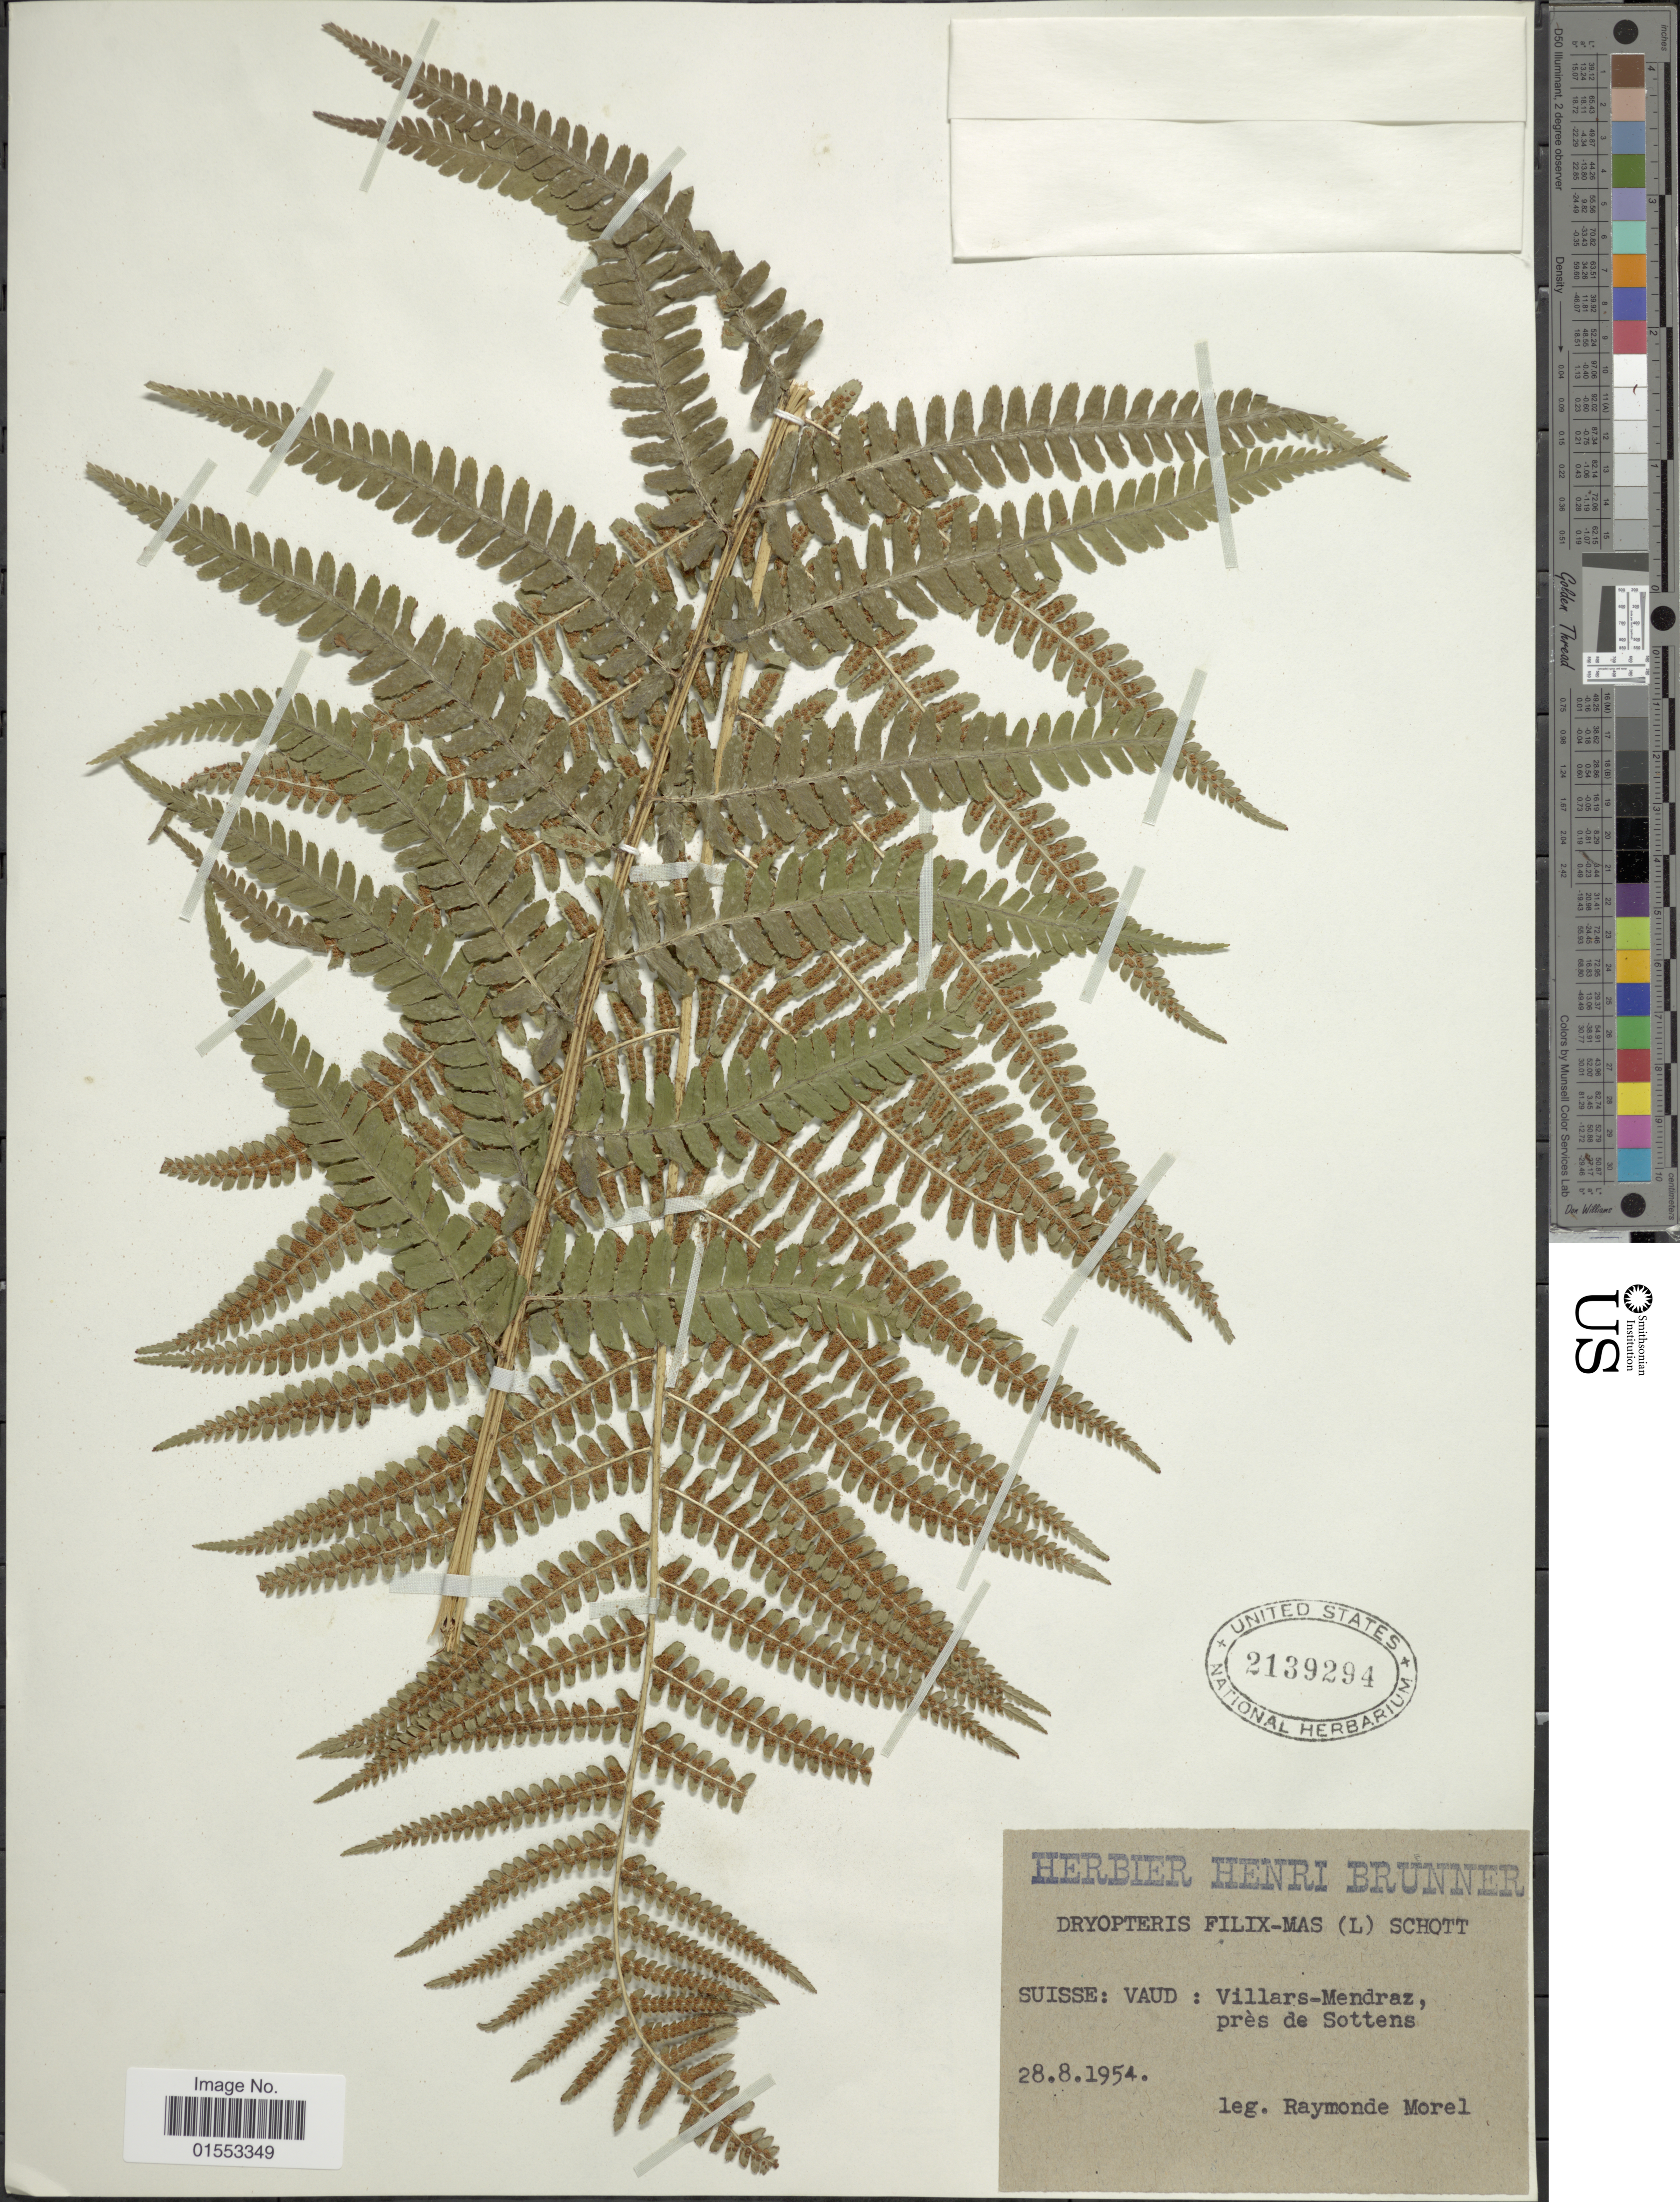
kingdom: Plantae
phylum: Tracheophyta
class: Polypodiopsida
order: Polypodiales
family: Dryopteridaceae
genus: Dryopteris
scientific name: Dryopteris filix-mas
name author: (L.) Schott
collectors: R. Morel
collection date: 1954-08-28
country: Switzerland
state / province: Vaud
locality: Suisse: Vaud: Villars-Mendra, pres de Sottens.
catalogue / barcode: US 2139294